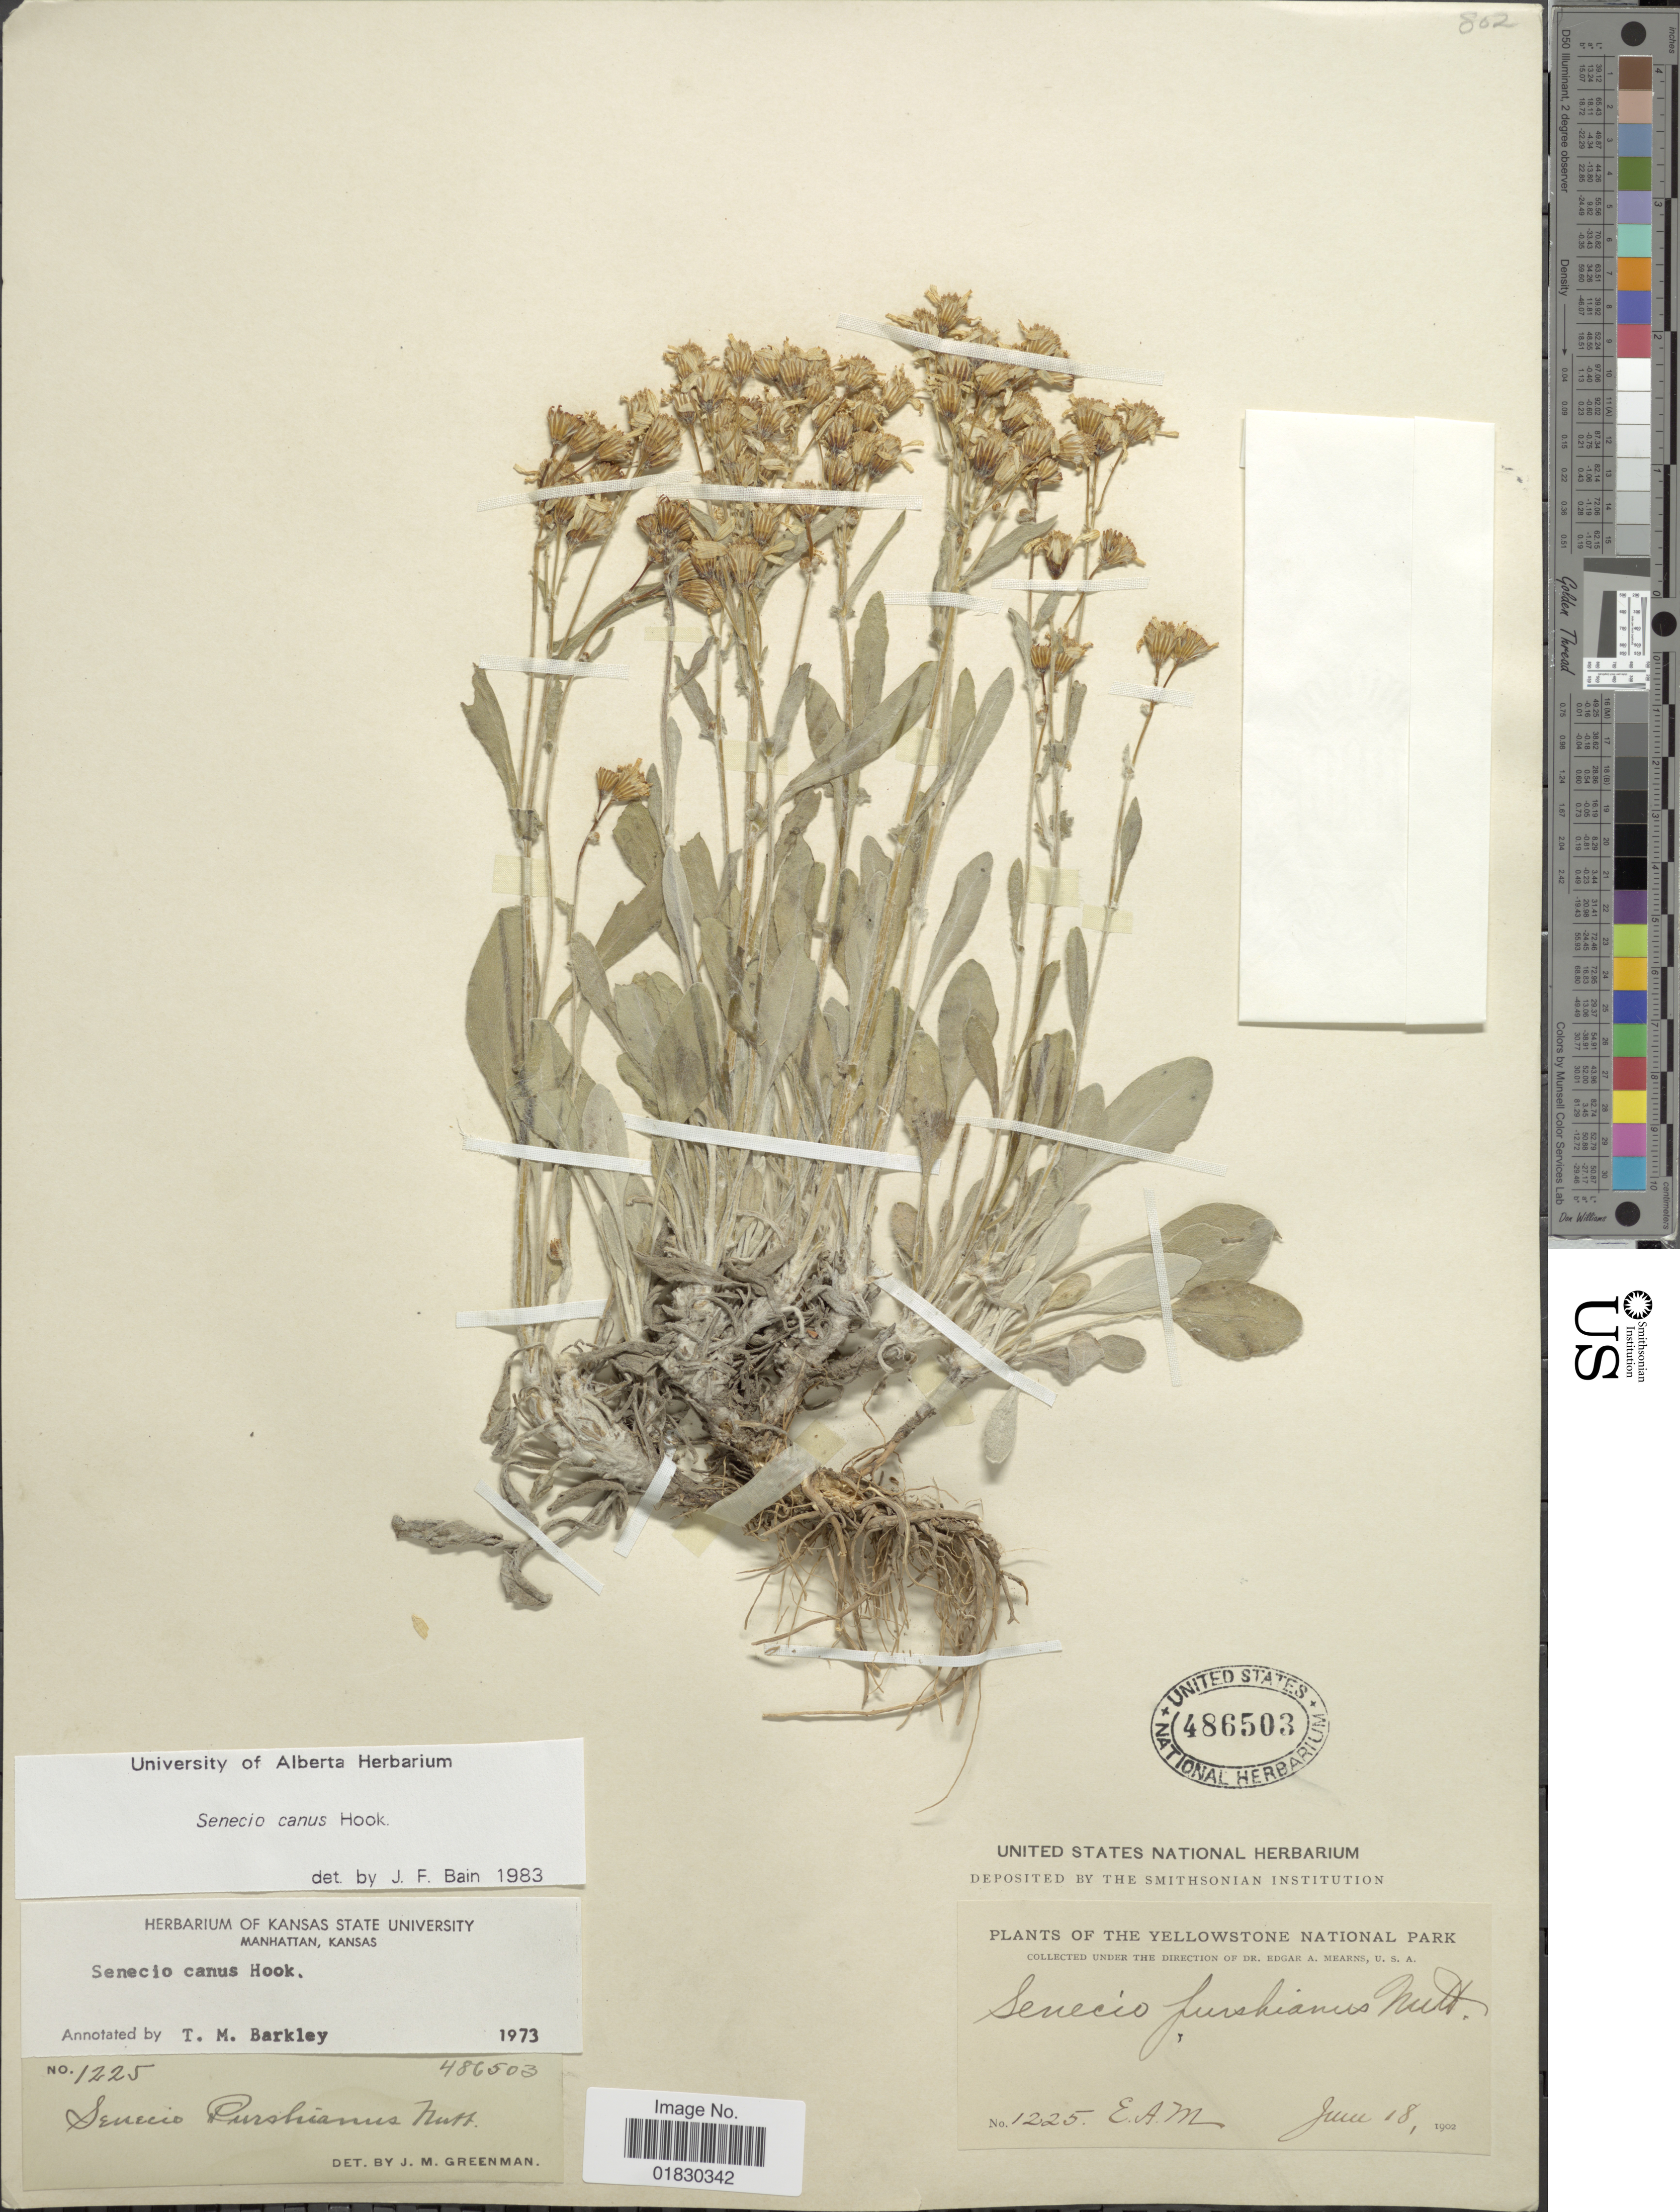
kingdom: Plantae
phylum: Tracheophyta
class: Magnoliopsida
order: Asterales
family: Asteraceae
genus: Packera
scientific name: Packera cana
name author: (Hook.) W.A. Weber & Á. Löve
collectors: E. A. Mearns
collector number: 1225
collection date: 1902-06-18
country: United States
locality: The Yellowstone National Park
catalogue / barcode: US 486503